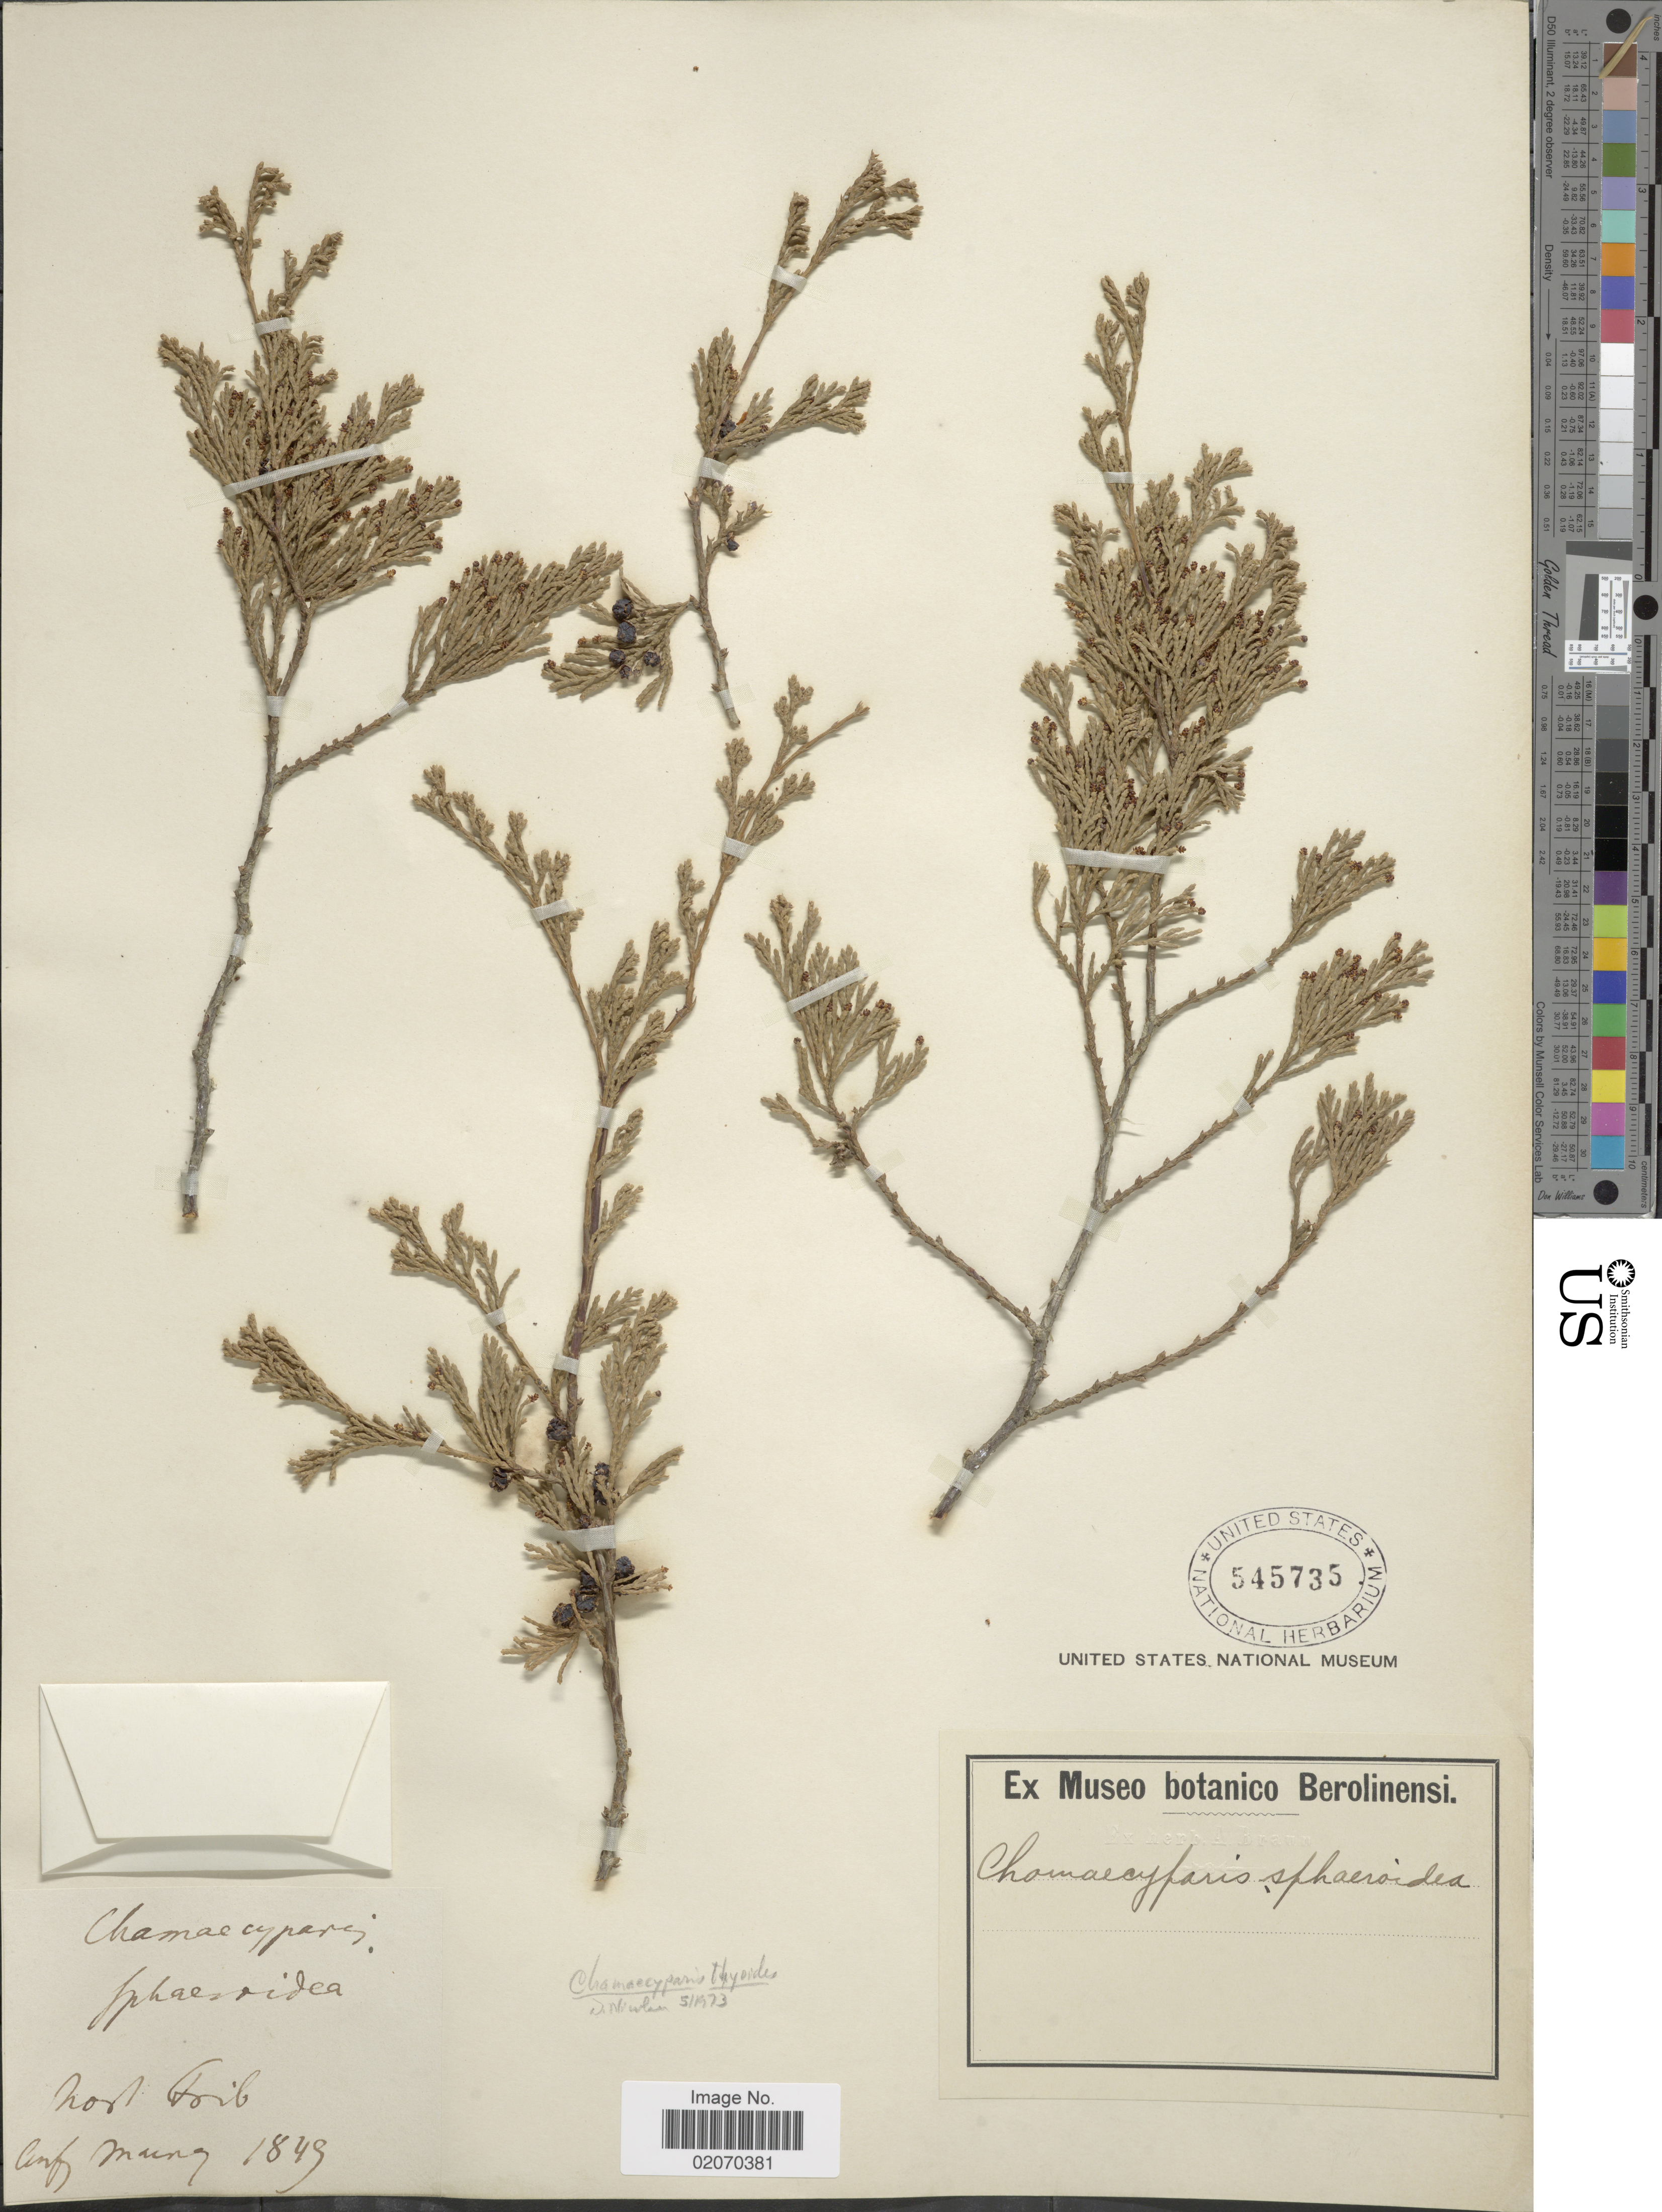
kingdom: Plantae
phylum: Tracheophyta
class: Pinopsida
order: Pinales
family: Cupressaceae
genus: Chamaecyparis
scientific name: Chamaecyparis thyoides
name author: (L.) Britton, Stearns & Poggenb.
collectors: Maing.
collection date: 1849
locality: Nor Forb [interpreted]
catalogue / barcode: US 545735